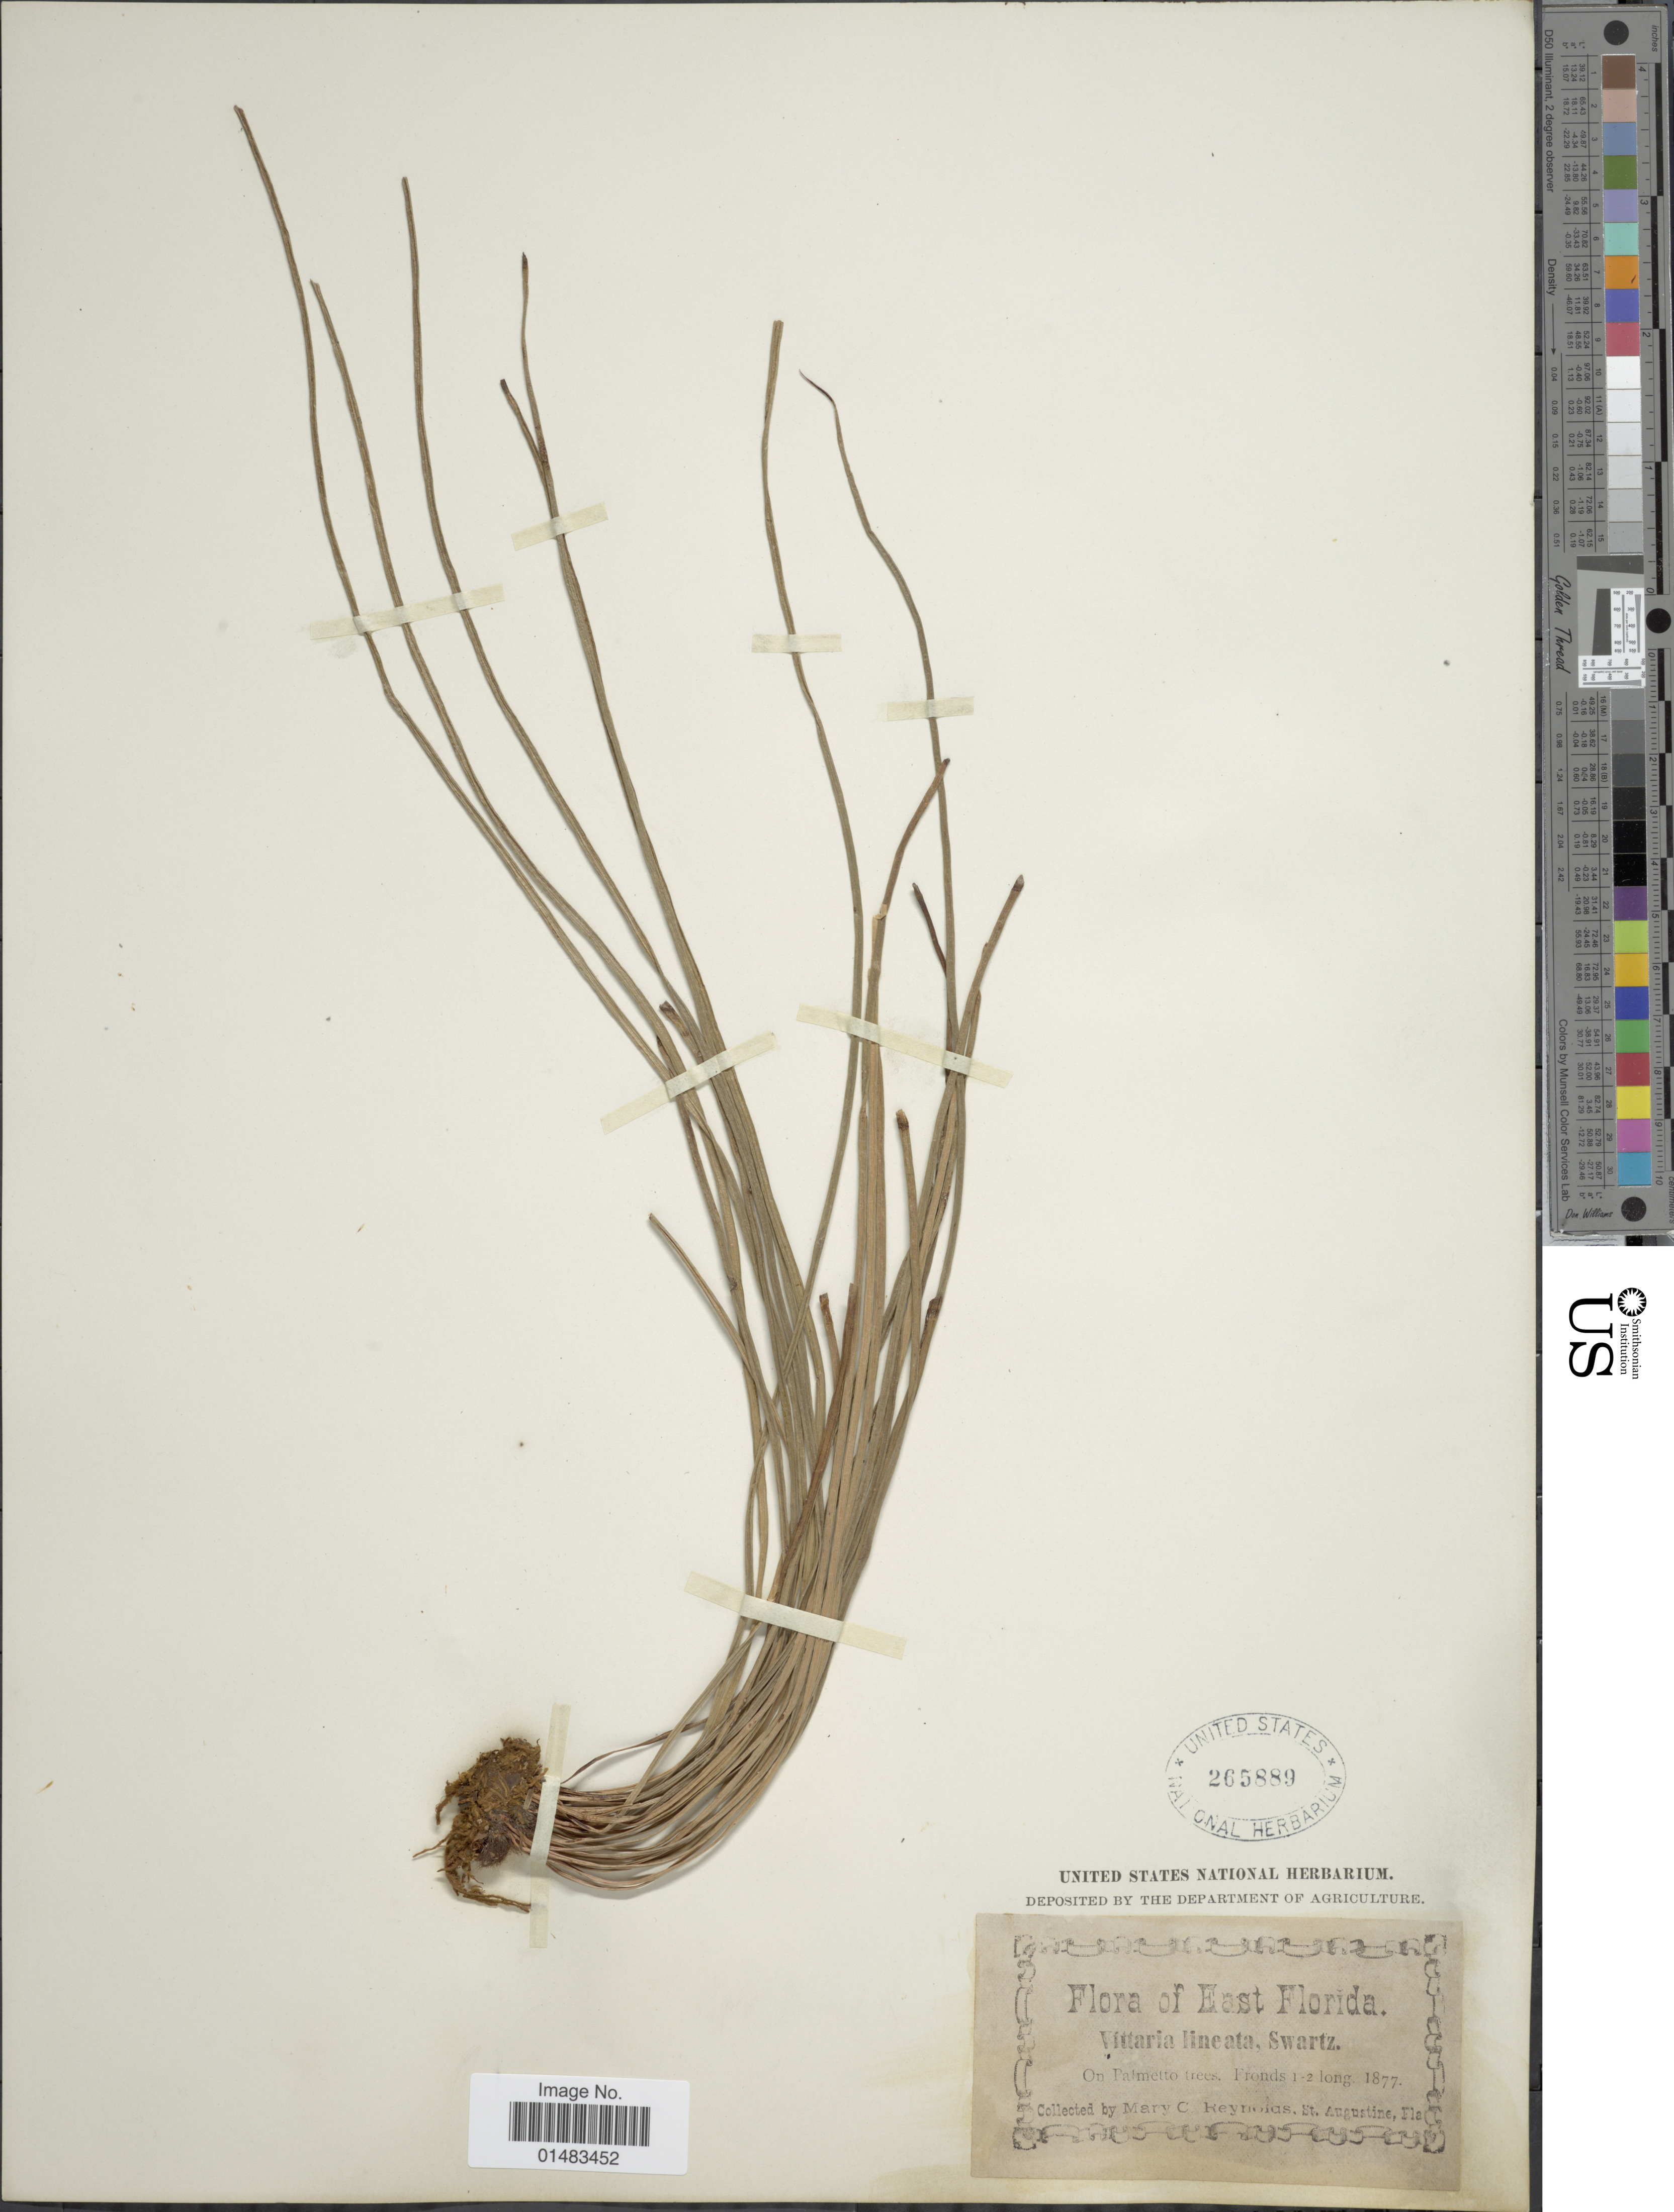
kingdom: Plantae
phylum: Tracheophyta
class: Polypodiopsida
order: Polypodiales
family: Pteridaceae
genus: Vittaria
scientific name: Vittaria lineata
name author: (L.) Sm.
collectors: M. Reynolds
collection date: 1877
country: United States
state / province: Florida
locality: On Palmetto trees, Fronds 1-2 long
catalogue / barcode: US 265889